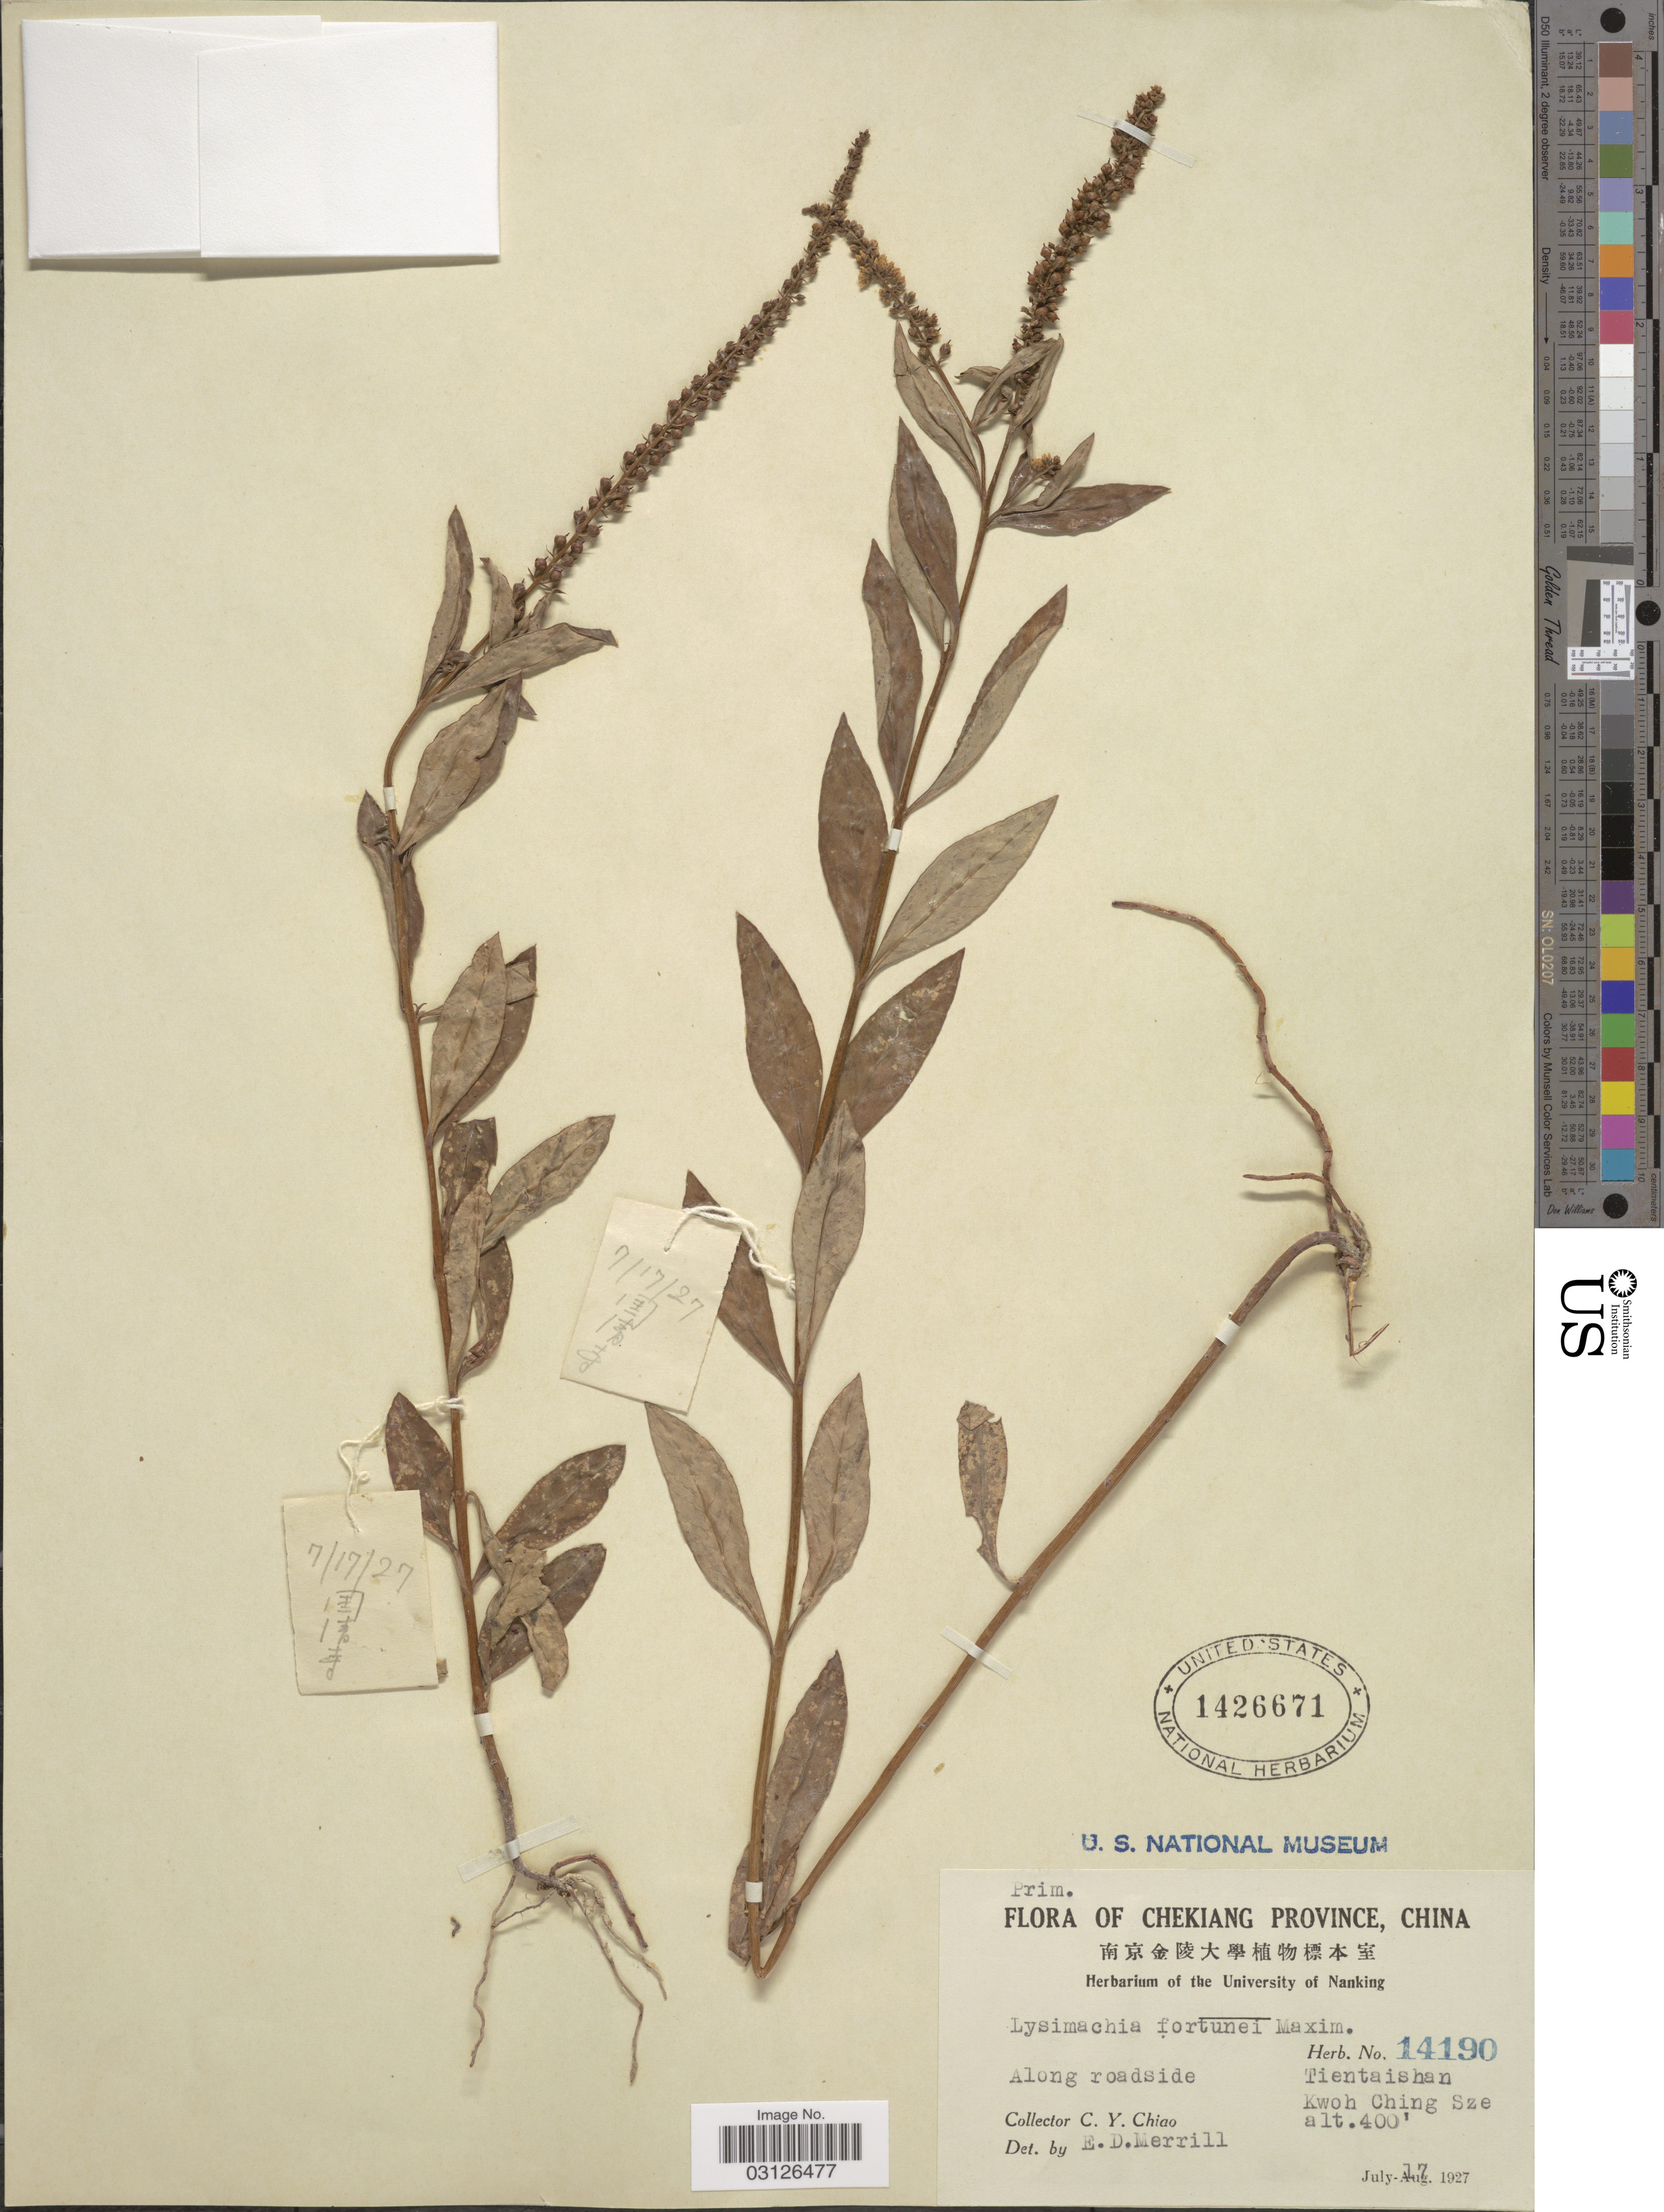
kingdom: Plantae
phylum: Tracheophyta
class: Magnoliopsida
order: Ericales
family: Primulaceae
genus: Lysimachia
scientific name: Lysimachia fortunei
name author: Maxim.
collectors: C. Y. Chiao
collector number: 14190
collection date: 1927-07-17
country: China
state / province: Zhejiang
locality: Chekiang Province. Tientaishan Kwoh Ching Sze.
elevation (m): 122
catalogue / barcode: US 1426671